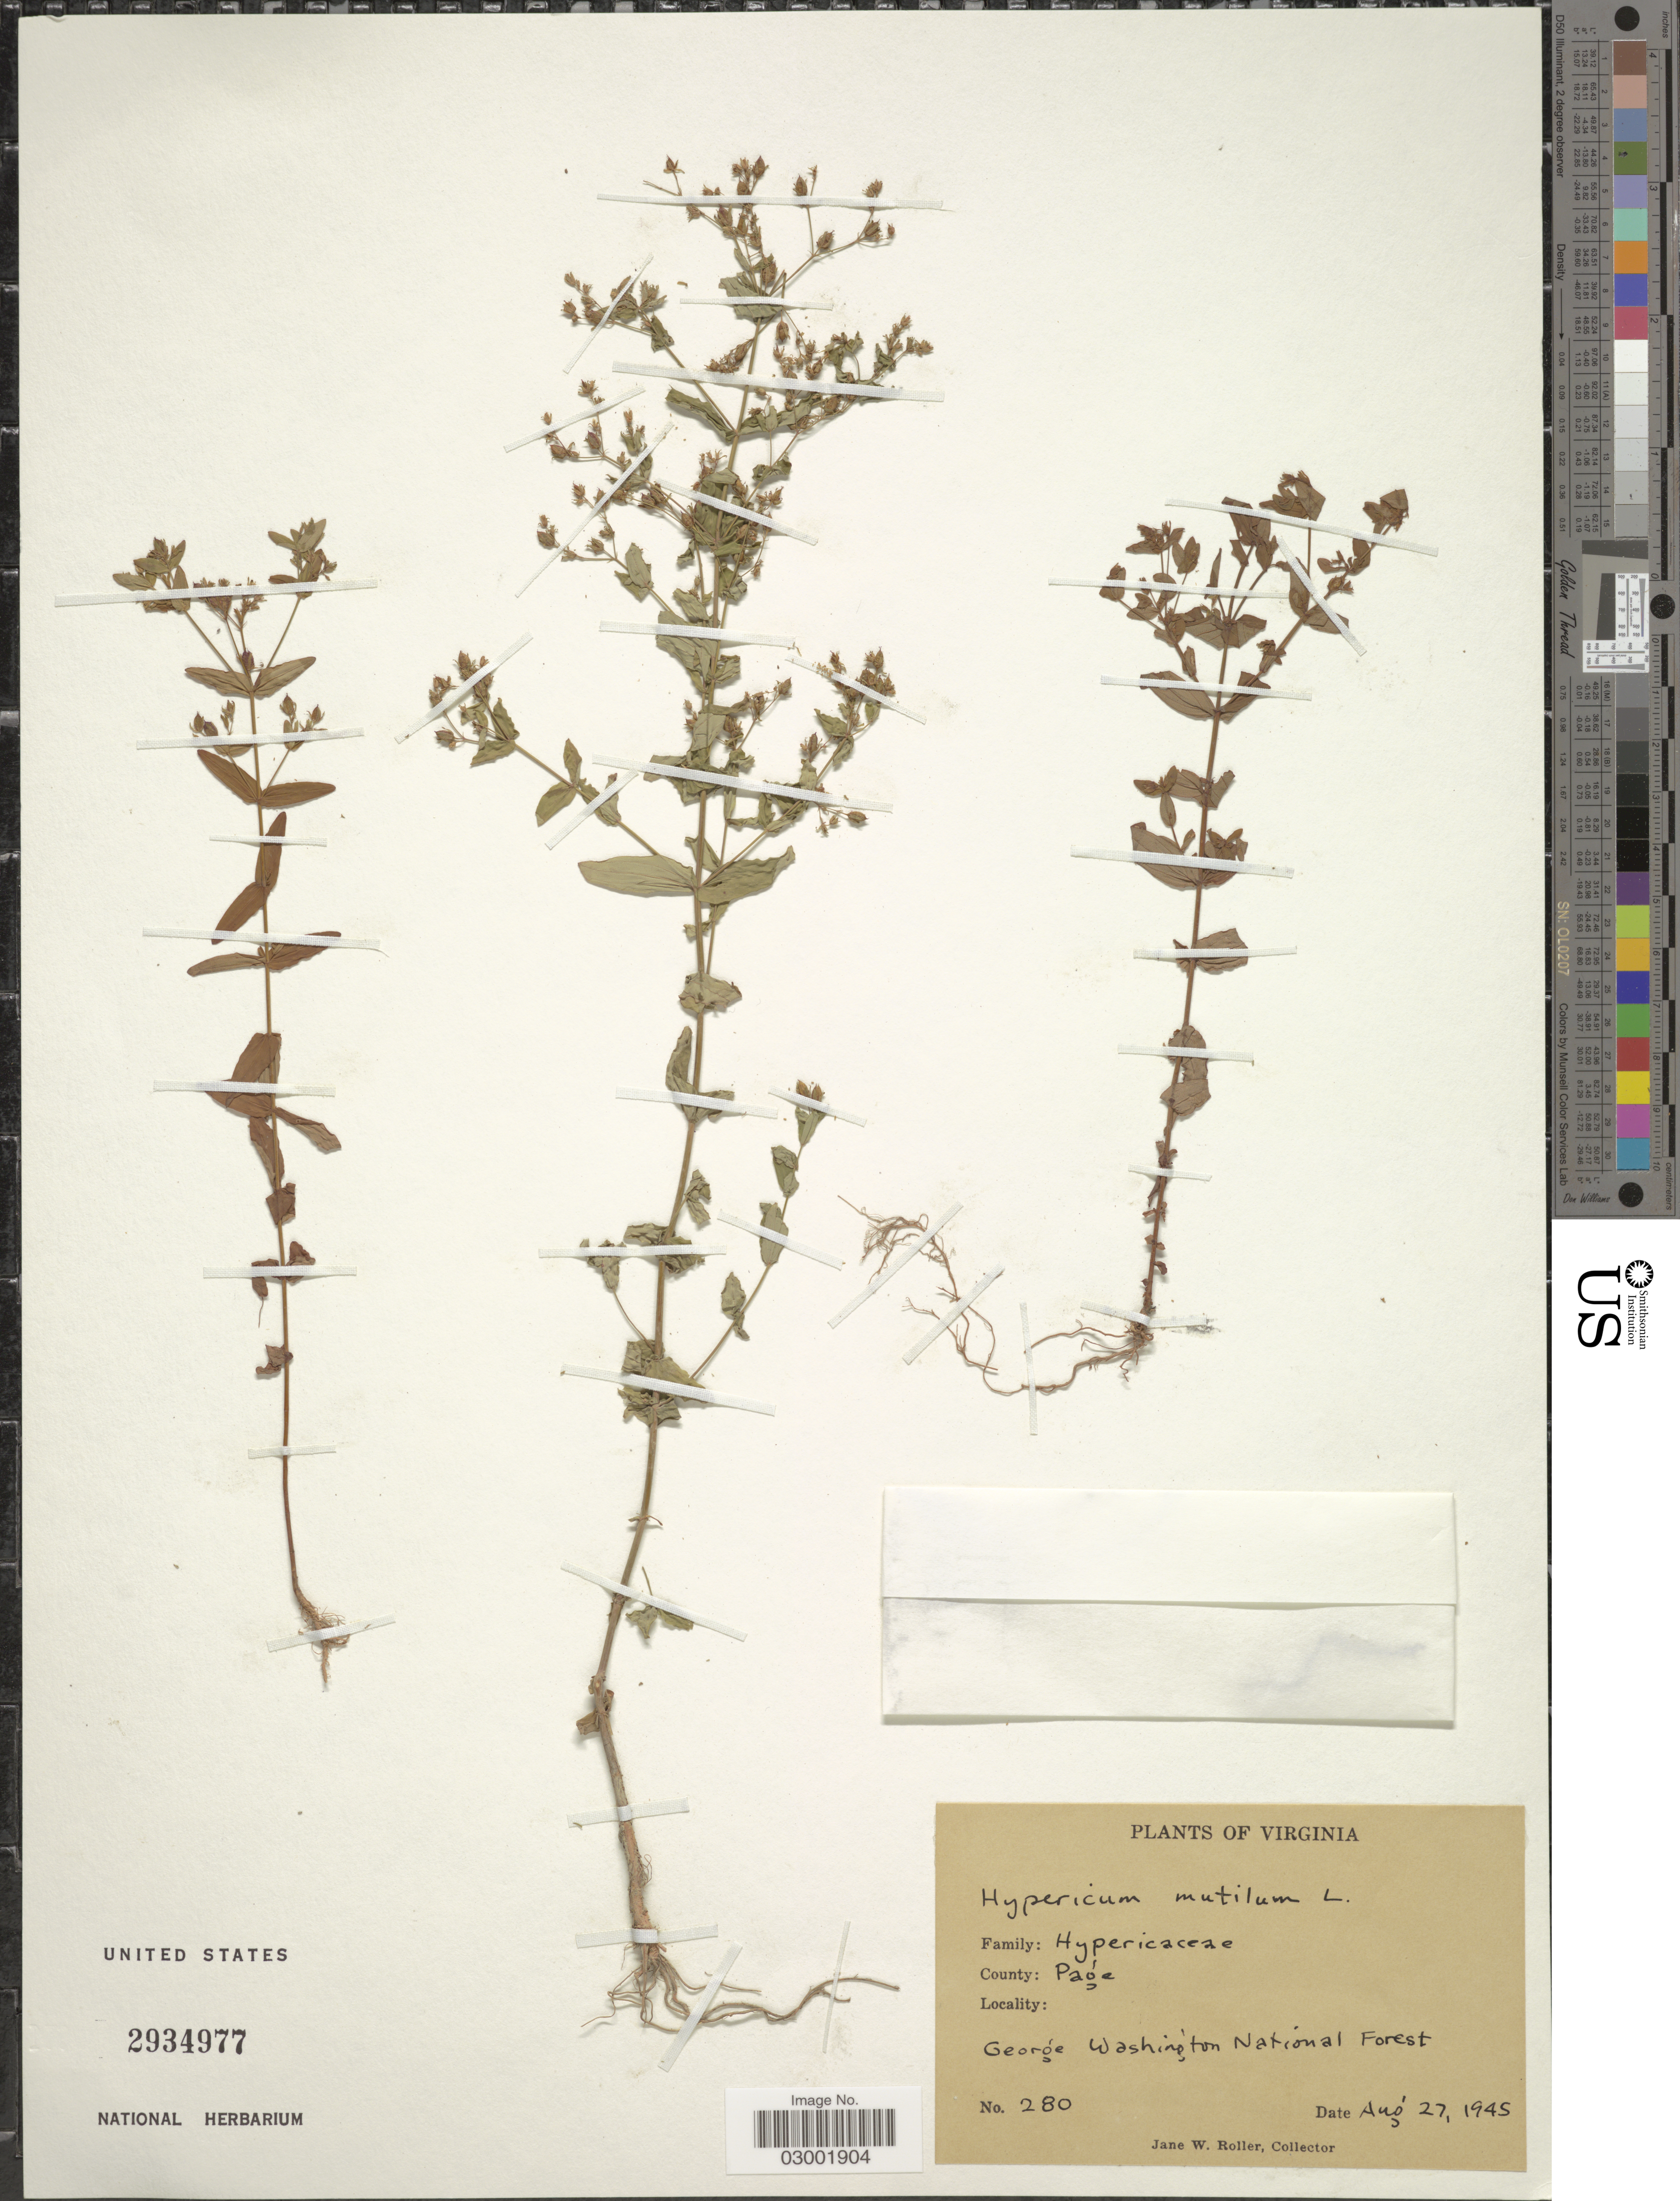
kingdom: Plantae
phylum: Tracheophyta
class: Magnoliopsida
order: Malpighiales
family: Hypericaceae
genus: Hypericum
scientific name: Hypericum mutilum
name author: L.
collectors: J. W. Roller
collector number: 280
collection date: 1945-08-27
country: United States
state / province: Virginia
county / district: Page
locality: County: Page. George Washington National Forest.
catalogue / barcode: US 2934977